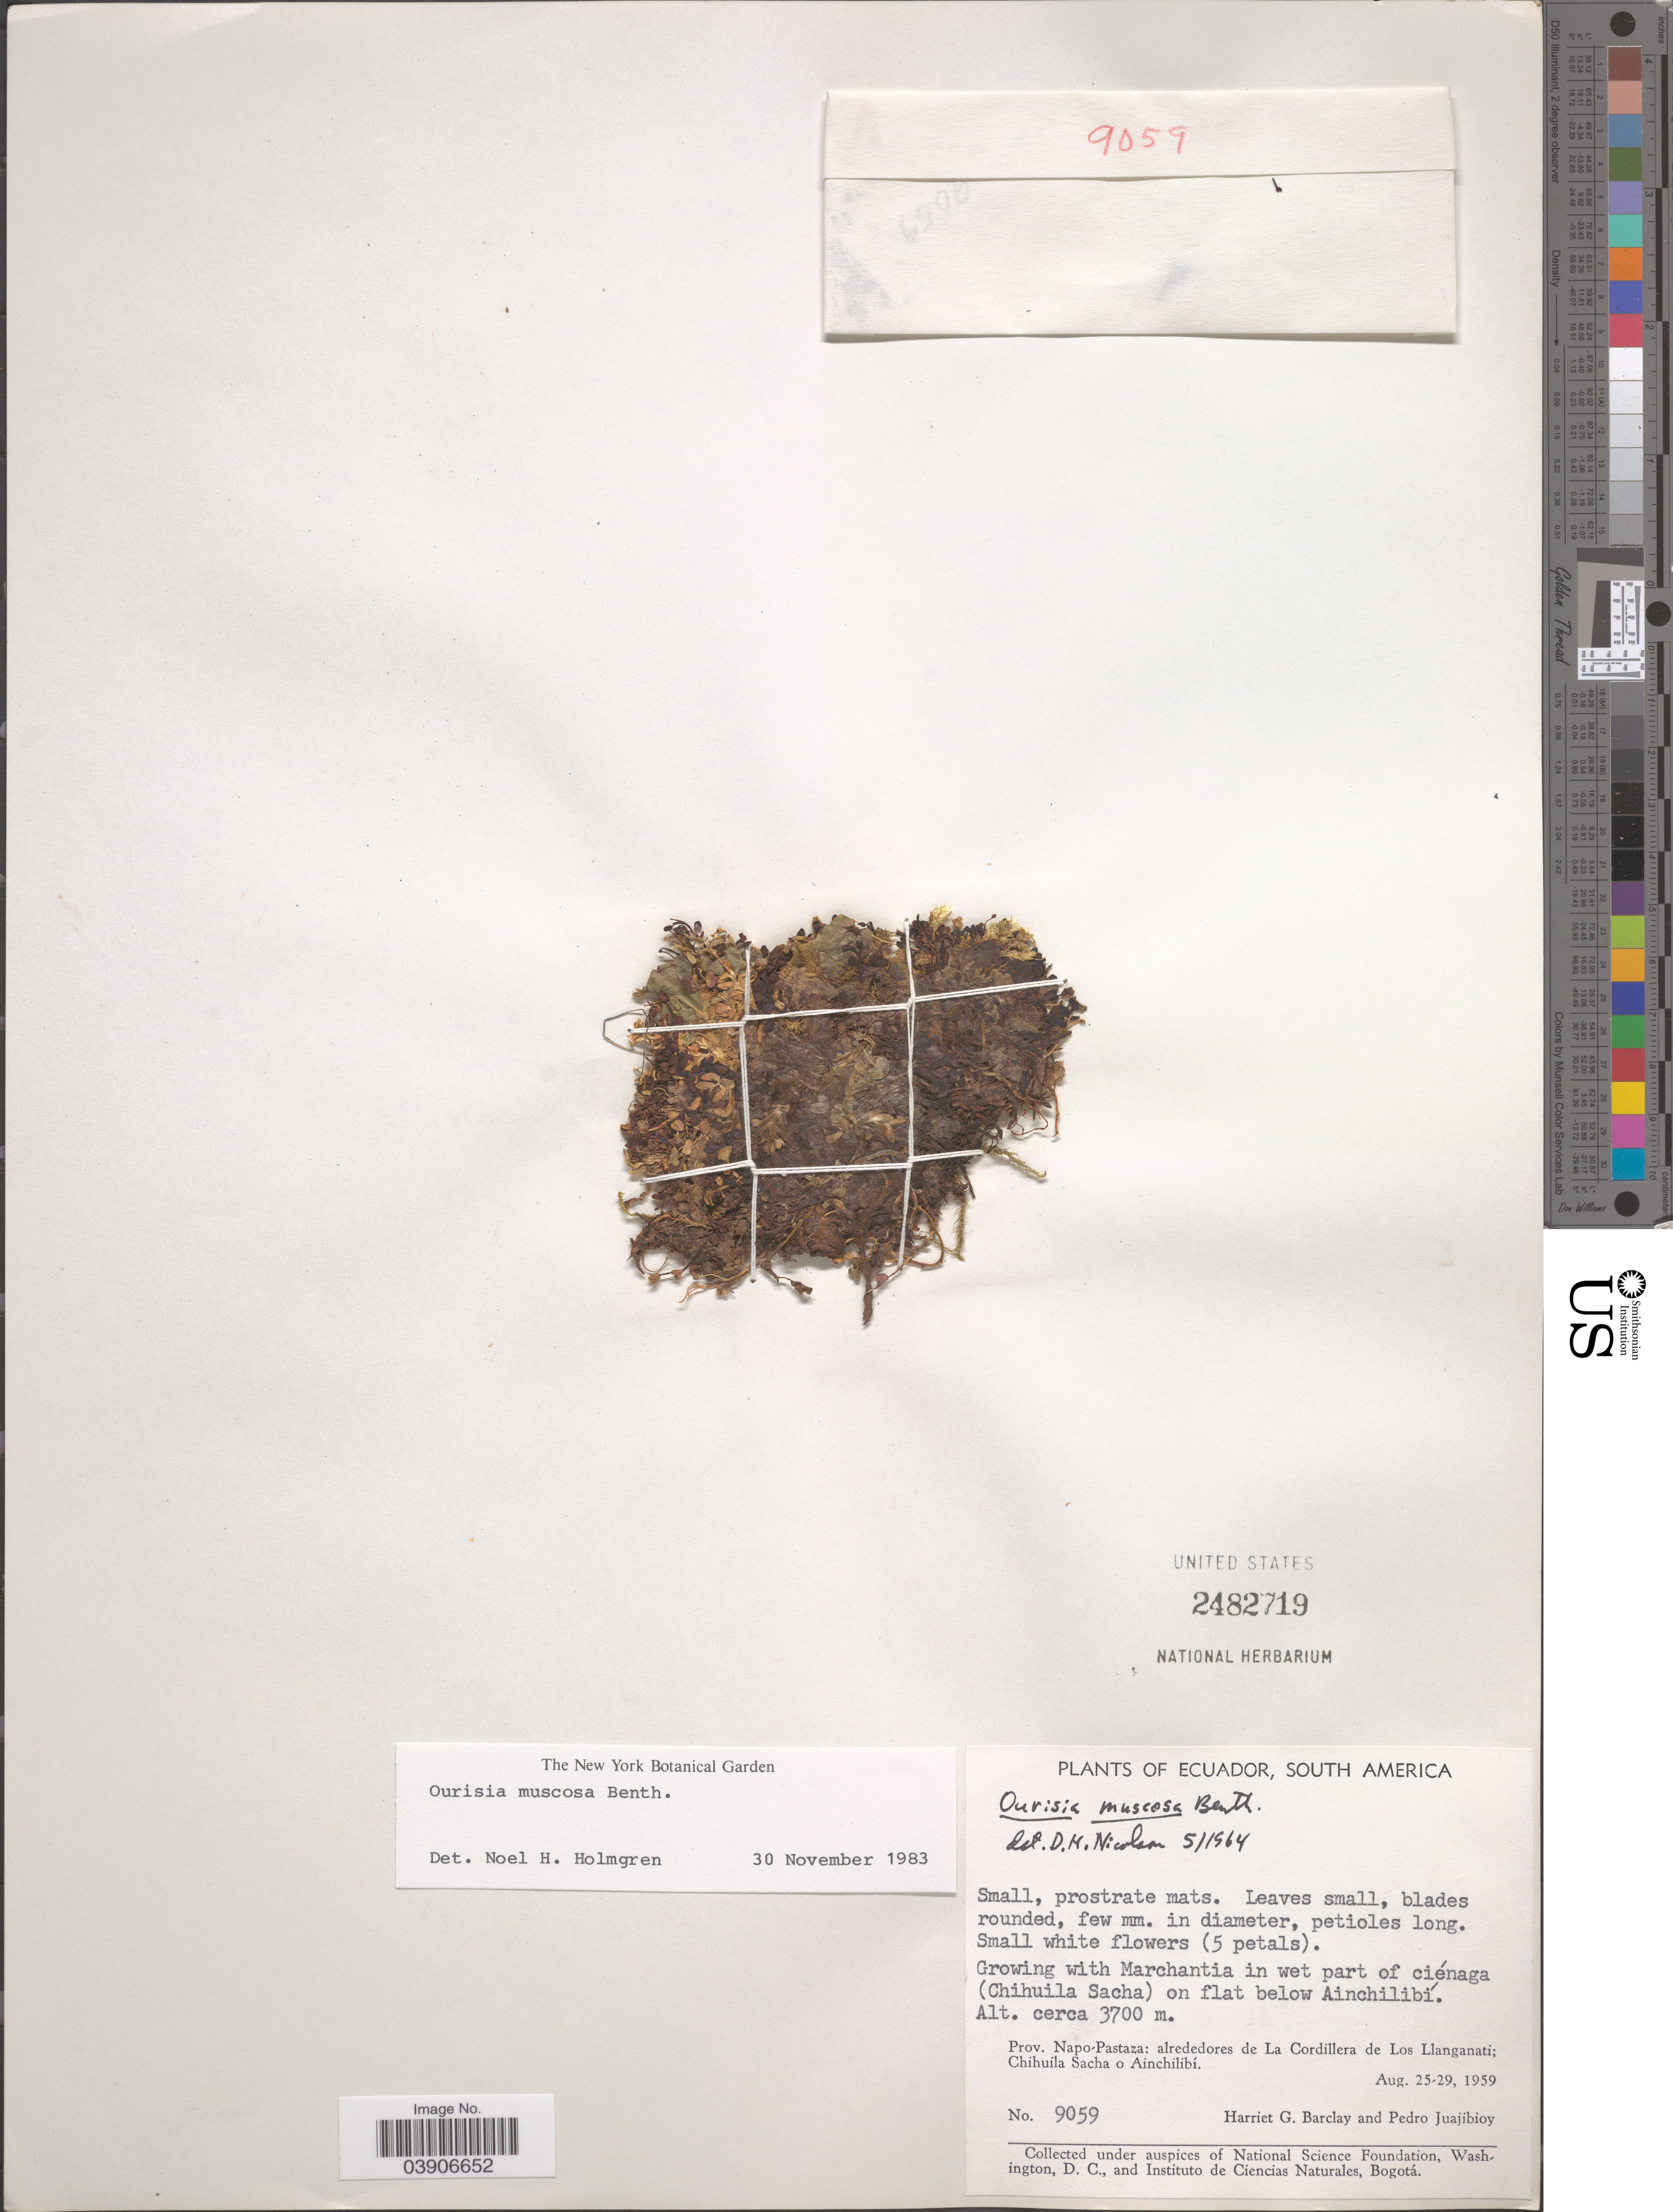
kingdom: Plantae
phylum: Tracheophyta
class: Magnoliopsida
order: Lamiales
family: Plantaginaceae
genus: Ourisia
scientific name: Ourisia muscosa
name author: Benth.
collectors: H. G. Barclay & P. Juajibioy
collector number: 9059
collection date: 1959-08-25/1959-08-29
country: Ecuador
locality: In wet of ciénaga (Chihuila Sacha) on flat below Ainchilibi. Prov. Napo-Pastaza: alrededores de La Cordillera de Los Llanganati; Chihuila Sacha o Ainchilibí.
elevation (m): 3700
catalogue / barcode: US 2482719